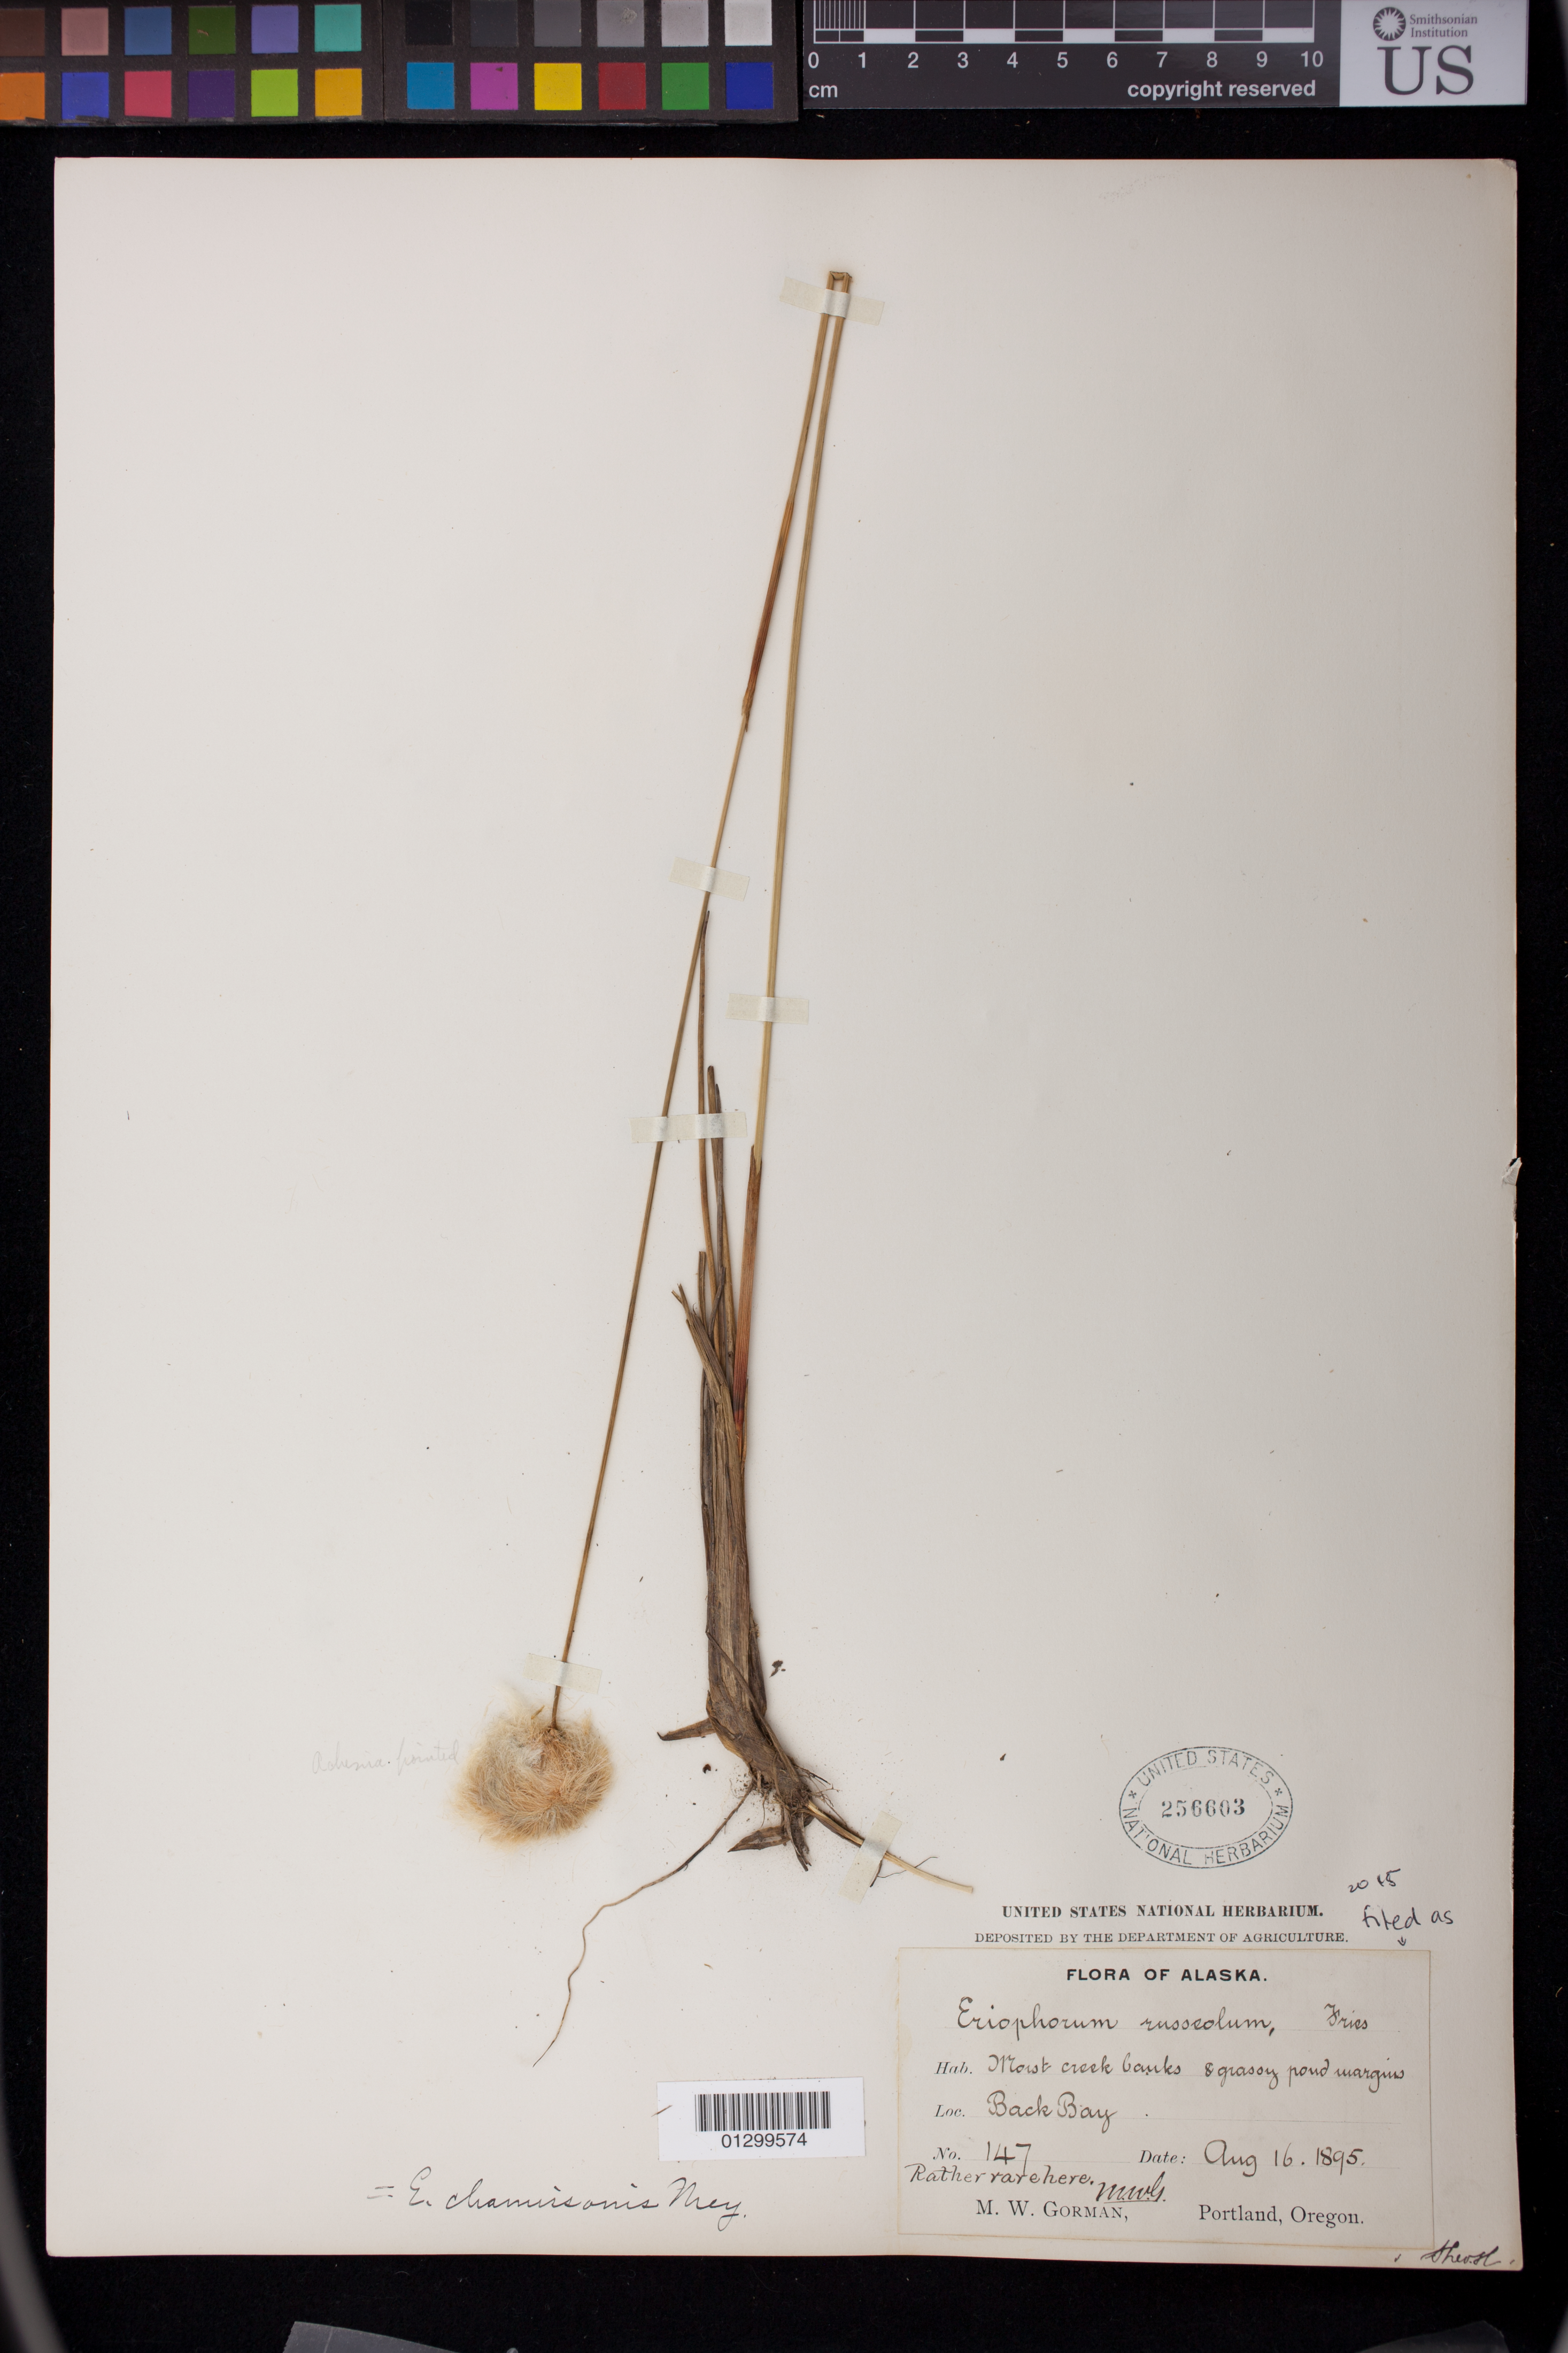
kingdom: Plantae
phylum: Tracheophyta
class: Liliopsida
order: Poales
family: Cyperaceae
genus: Eriophorum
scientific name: Eriophorum chamissonis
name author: C.A. Mey.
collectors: M. W. Gorman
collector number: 147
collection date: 1895-08-16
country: United States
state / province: Alaska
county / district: Kodiak Island Borough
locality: Back Bay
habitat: Moist creek banks and grassy pond margins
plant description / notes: Rather rare here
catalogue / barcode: US 256603